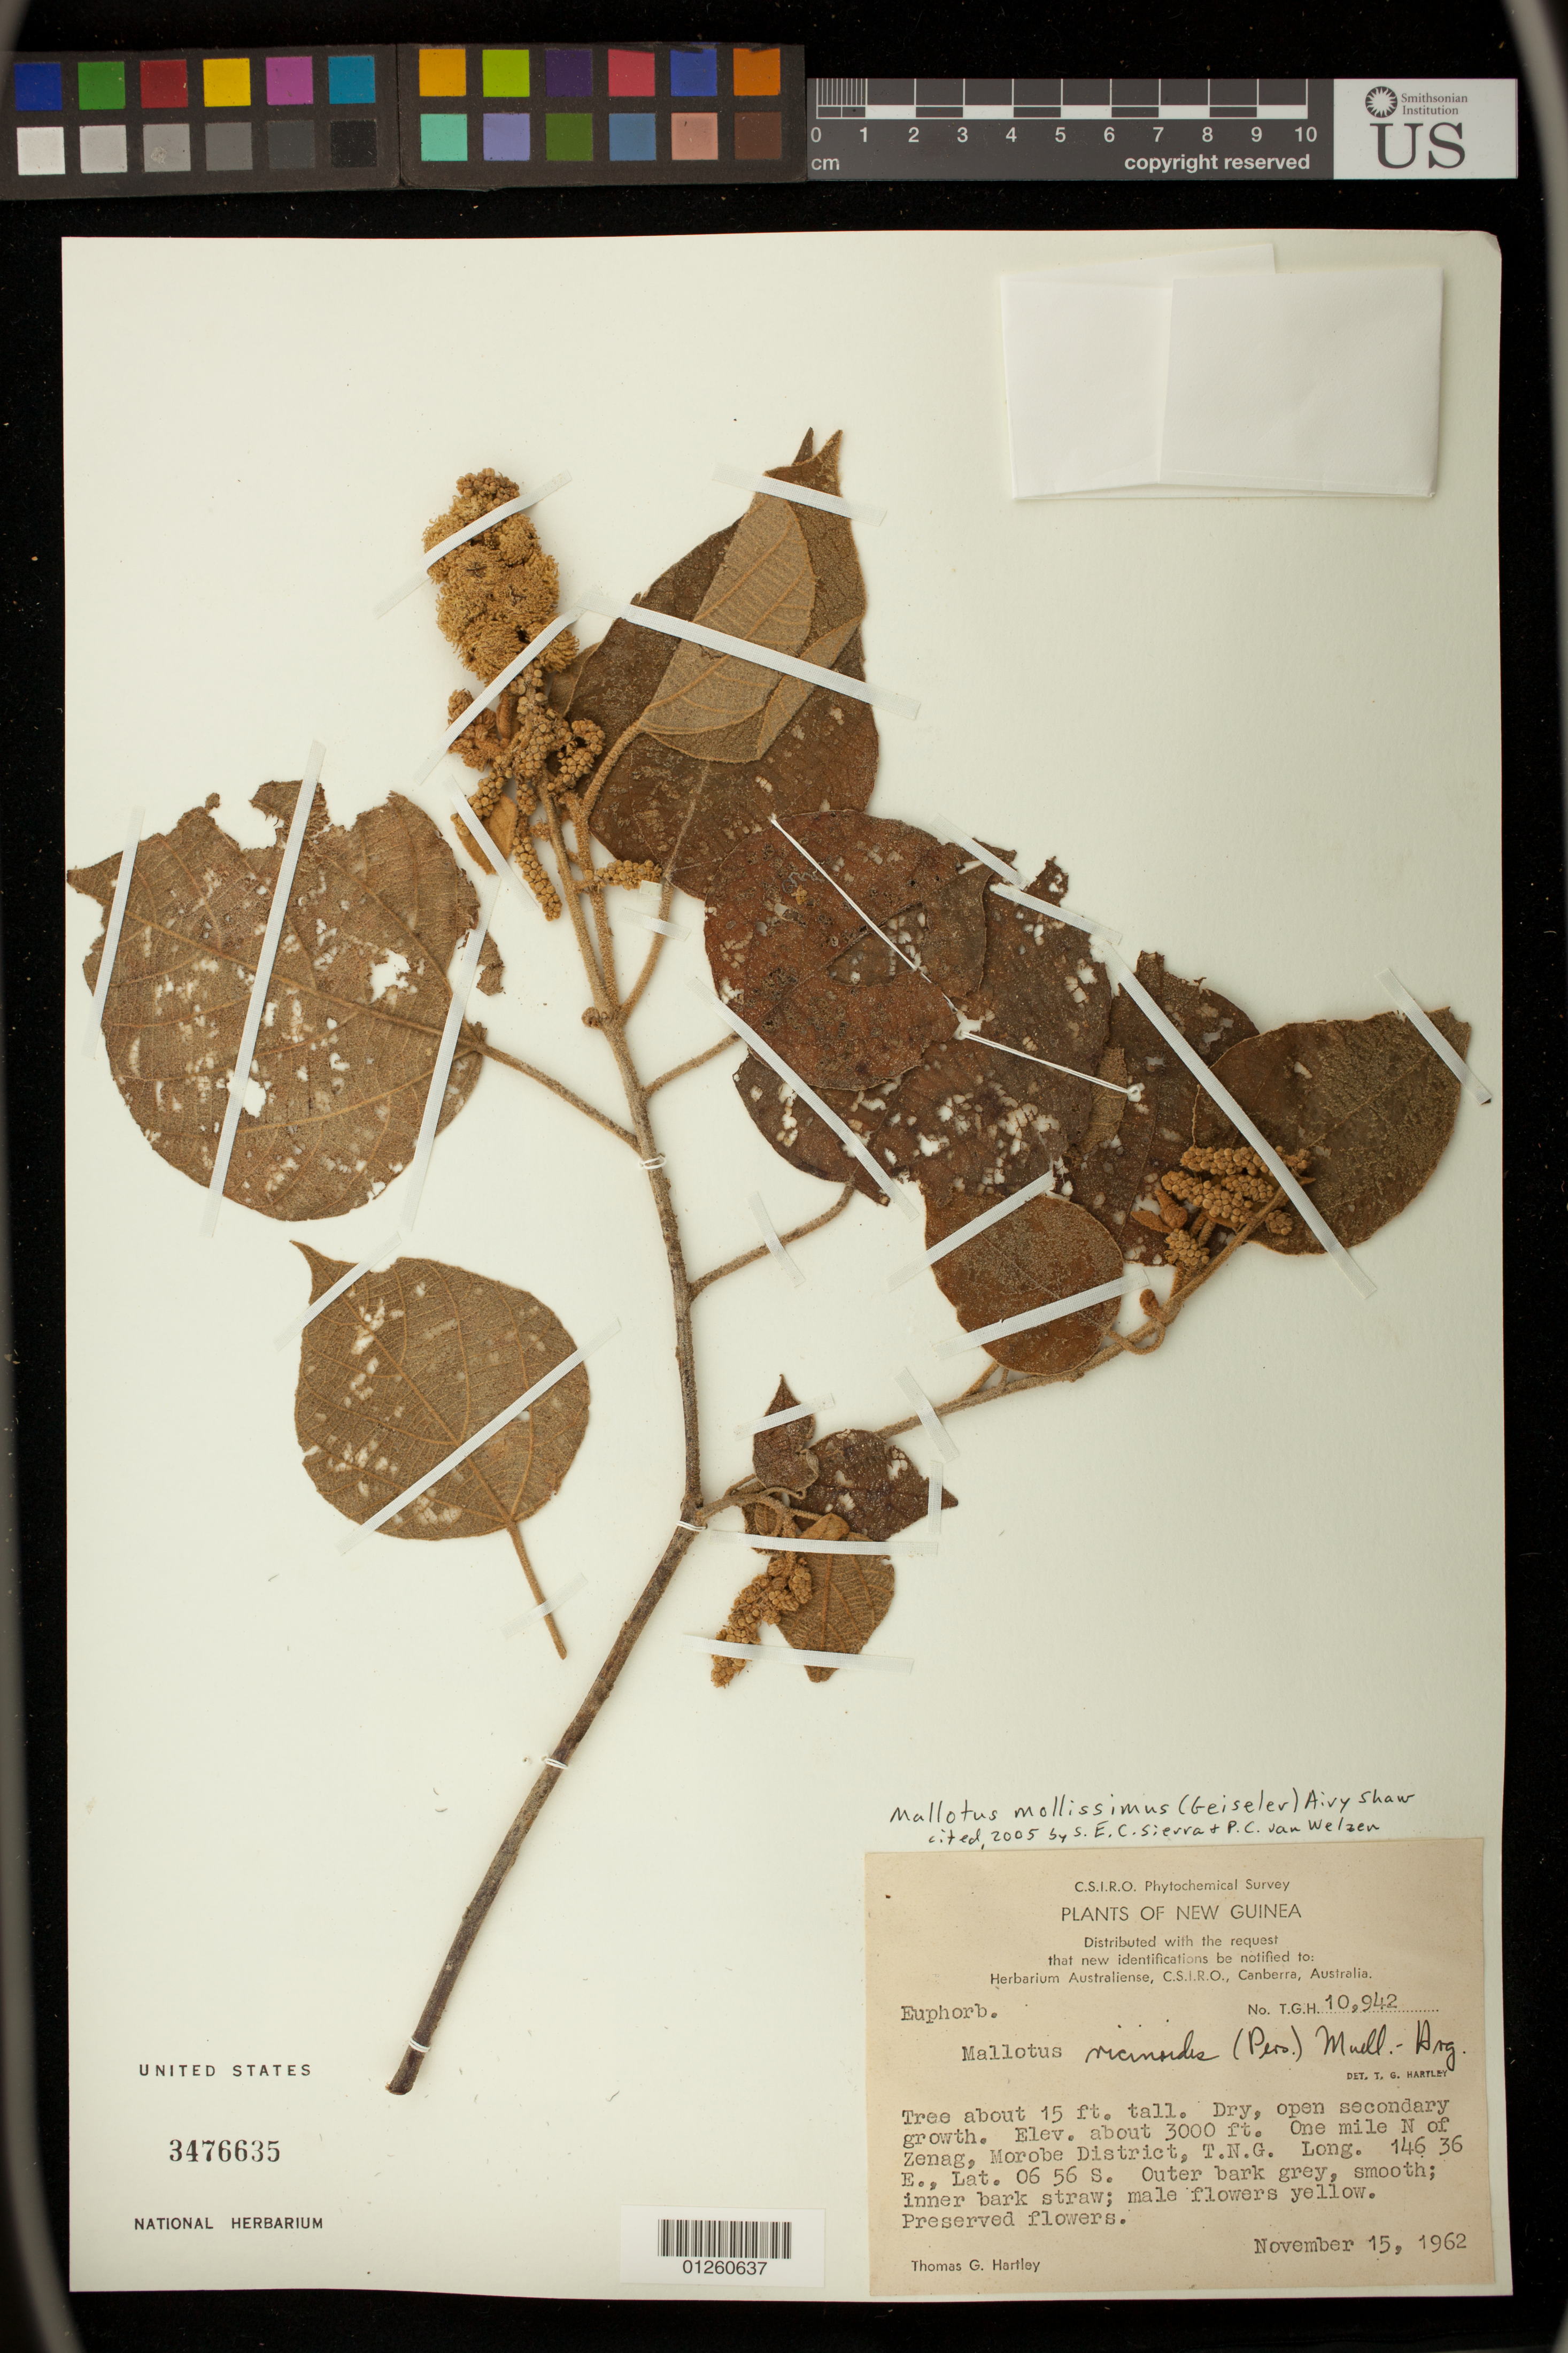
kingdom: Plantae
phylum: Tracheophyta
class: Magnoliopsida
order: Malpighiales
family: Euphorbiaceae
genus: Mallotus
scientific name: Mallotus mollissimus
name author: (Geiseler) Airy Shaw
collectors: T. G. Hartley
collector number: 10942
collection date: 1962-11-15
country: Papua New Guinea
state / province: Morobe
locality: One mile N of Zenag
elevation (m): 914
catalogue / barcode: US 3476635